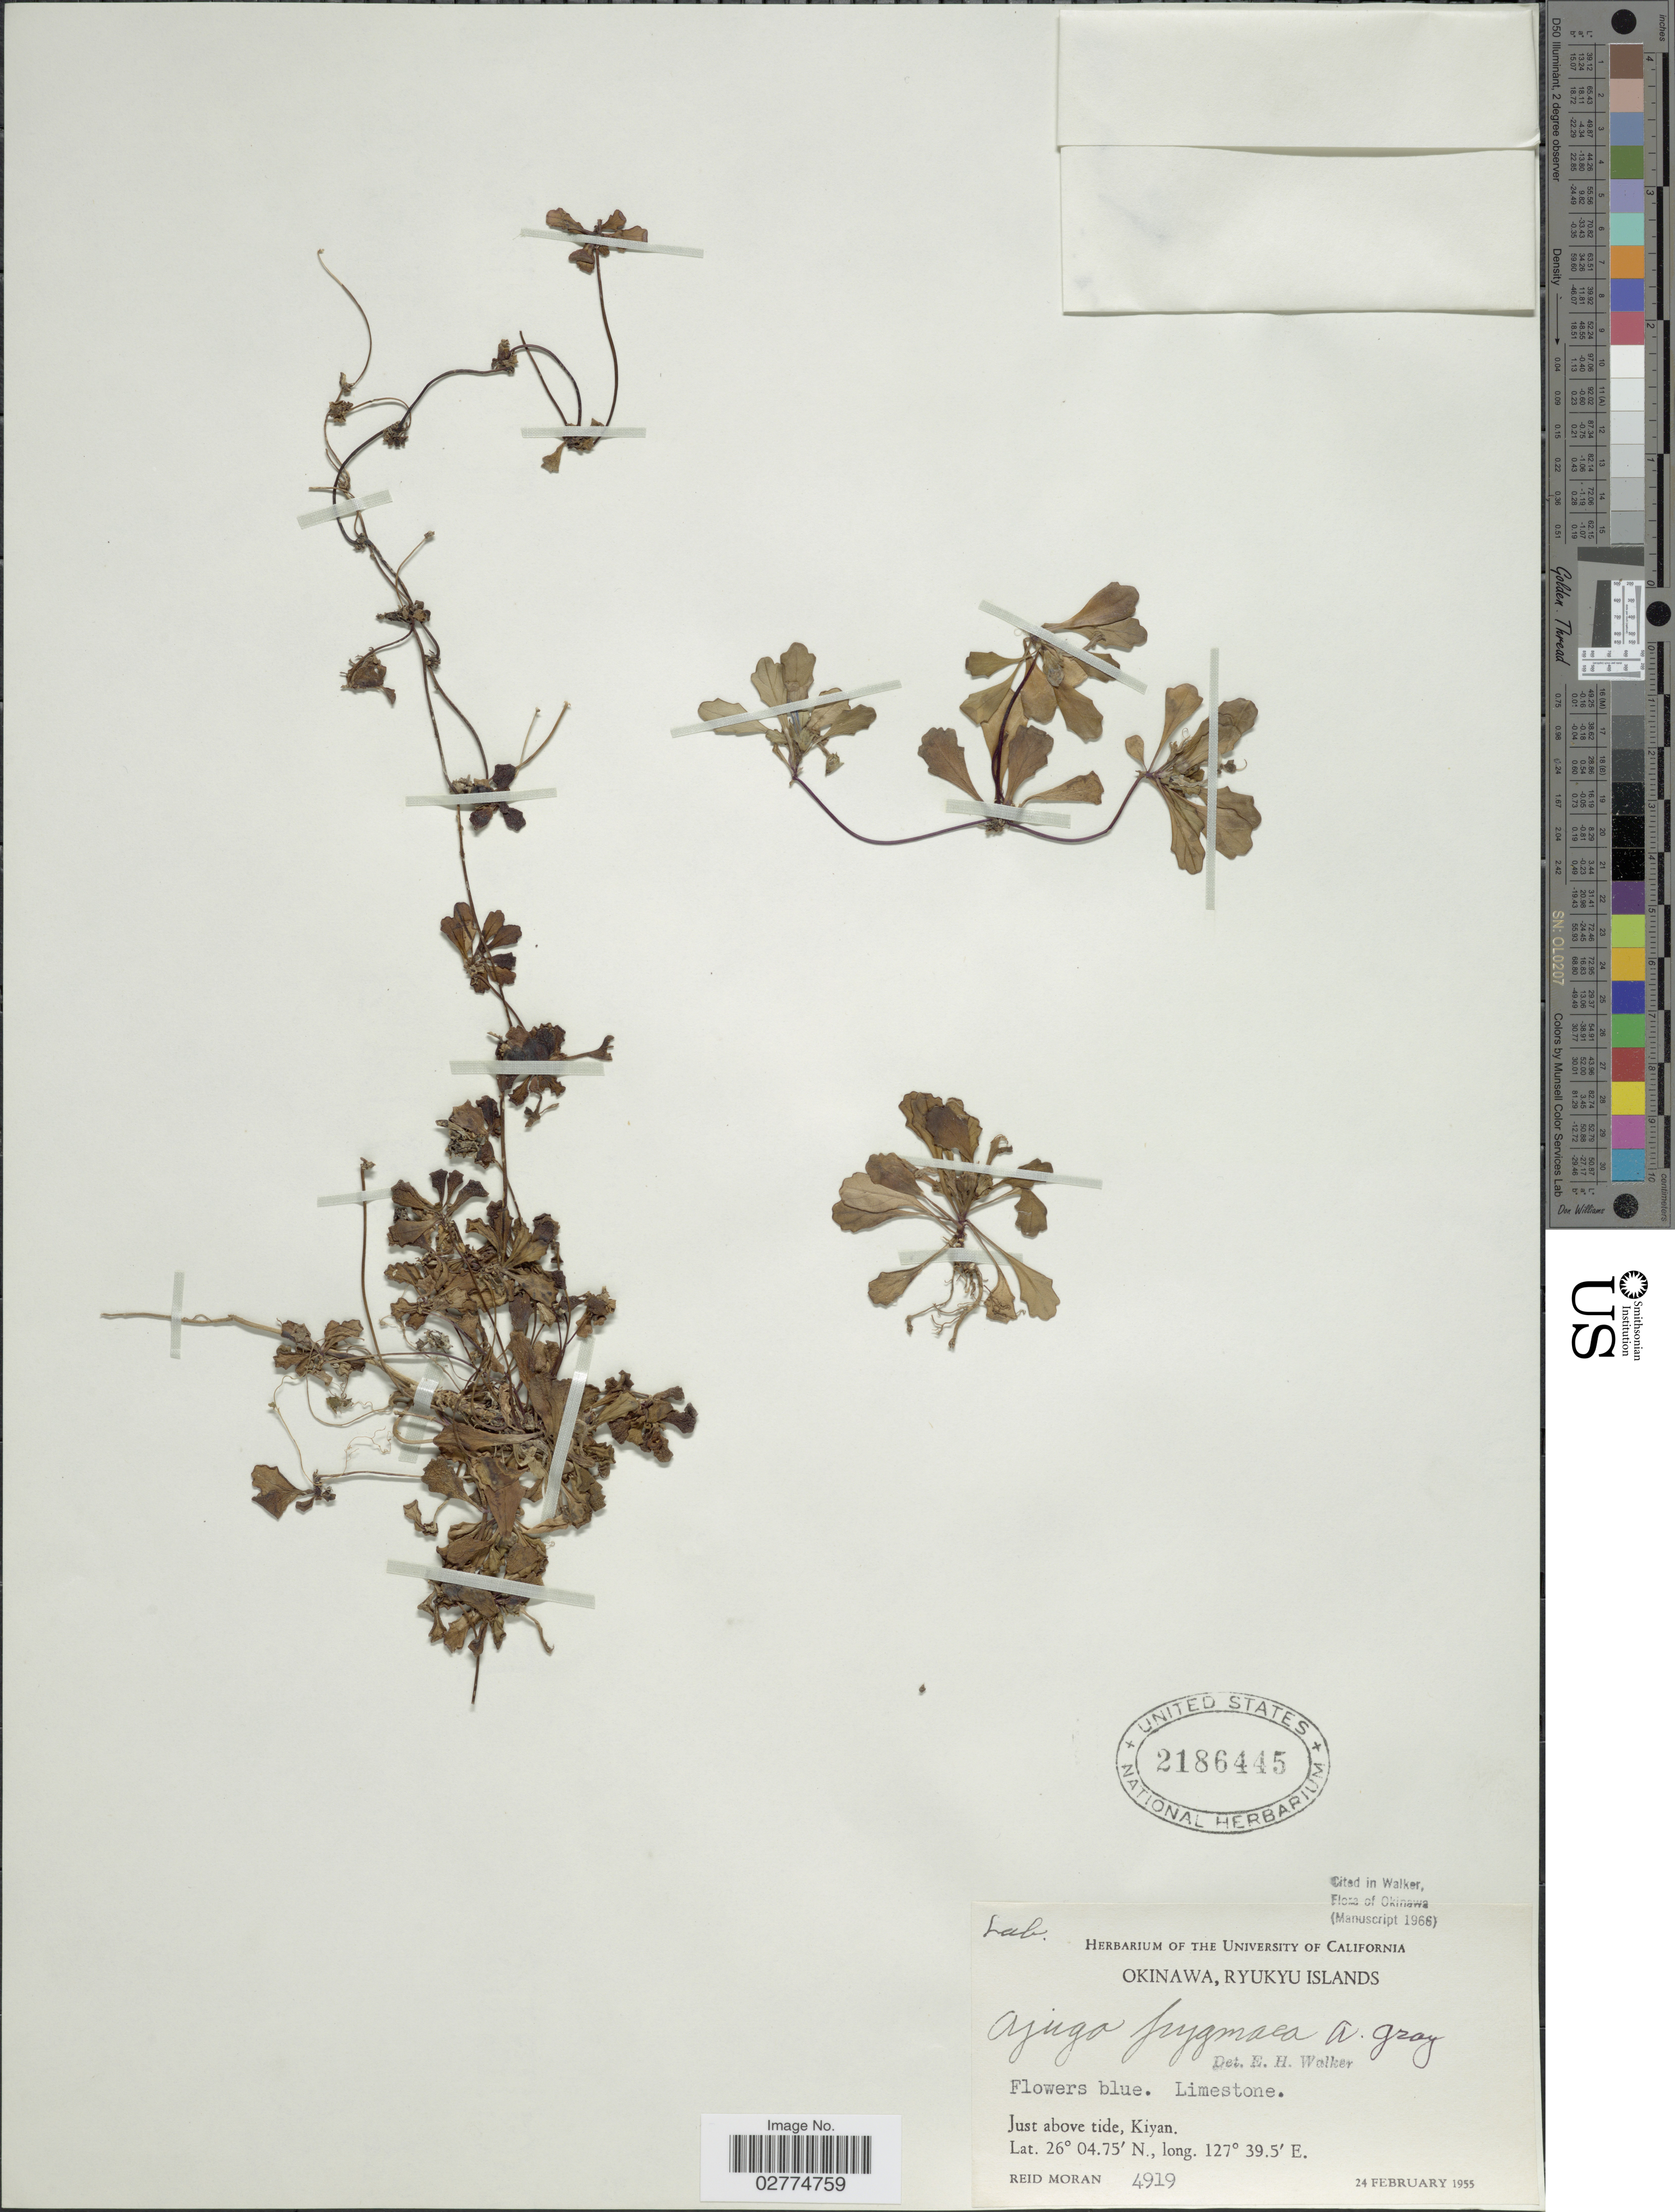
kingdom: Plantae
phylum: Tracheophyta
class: Magnoliopsida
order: Lamiales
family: Lamiaceae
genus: Ajuga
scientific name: Ajuga pygmaea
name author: A. Gray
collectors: R. V. Moran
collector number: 4919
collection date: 1955-02-24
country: Japan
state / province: Okinawa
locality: Ryukyu Islands, Just above tide, Kiyan.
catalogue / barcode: US 2186445